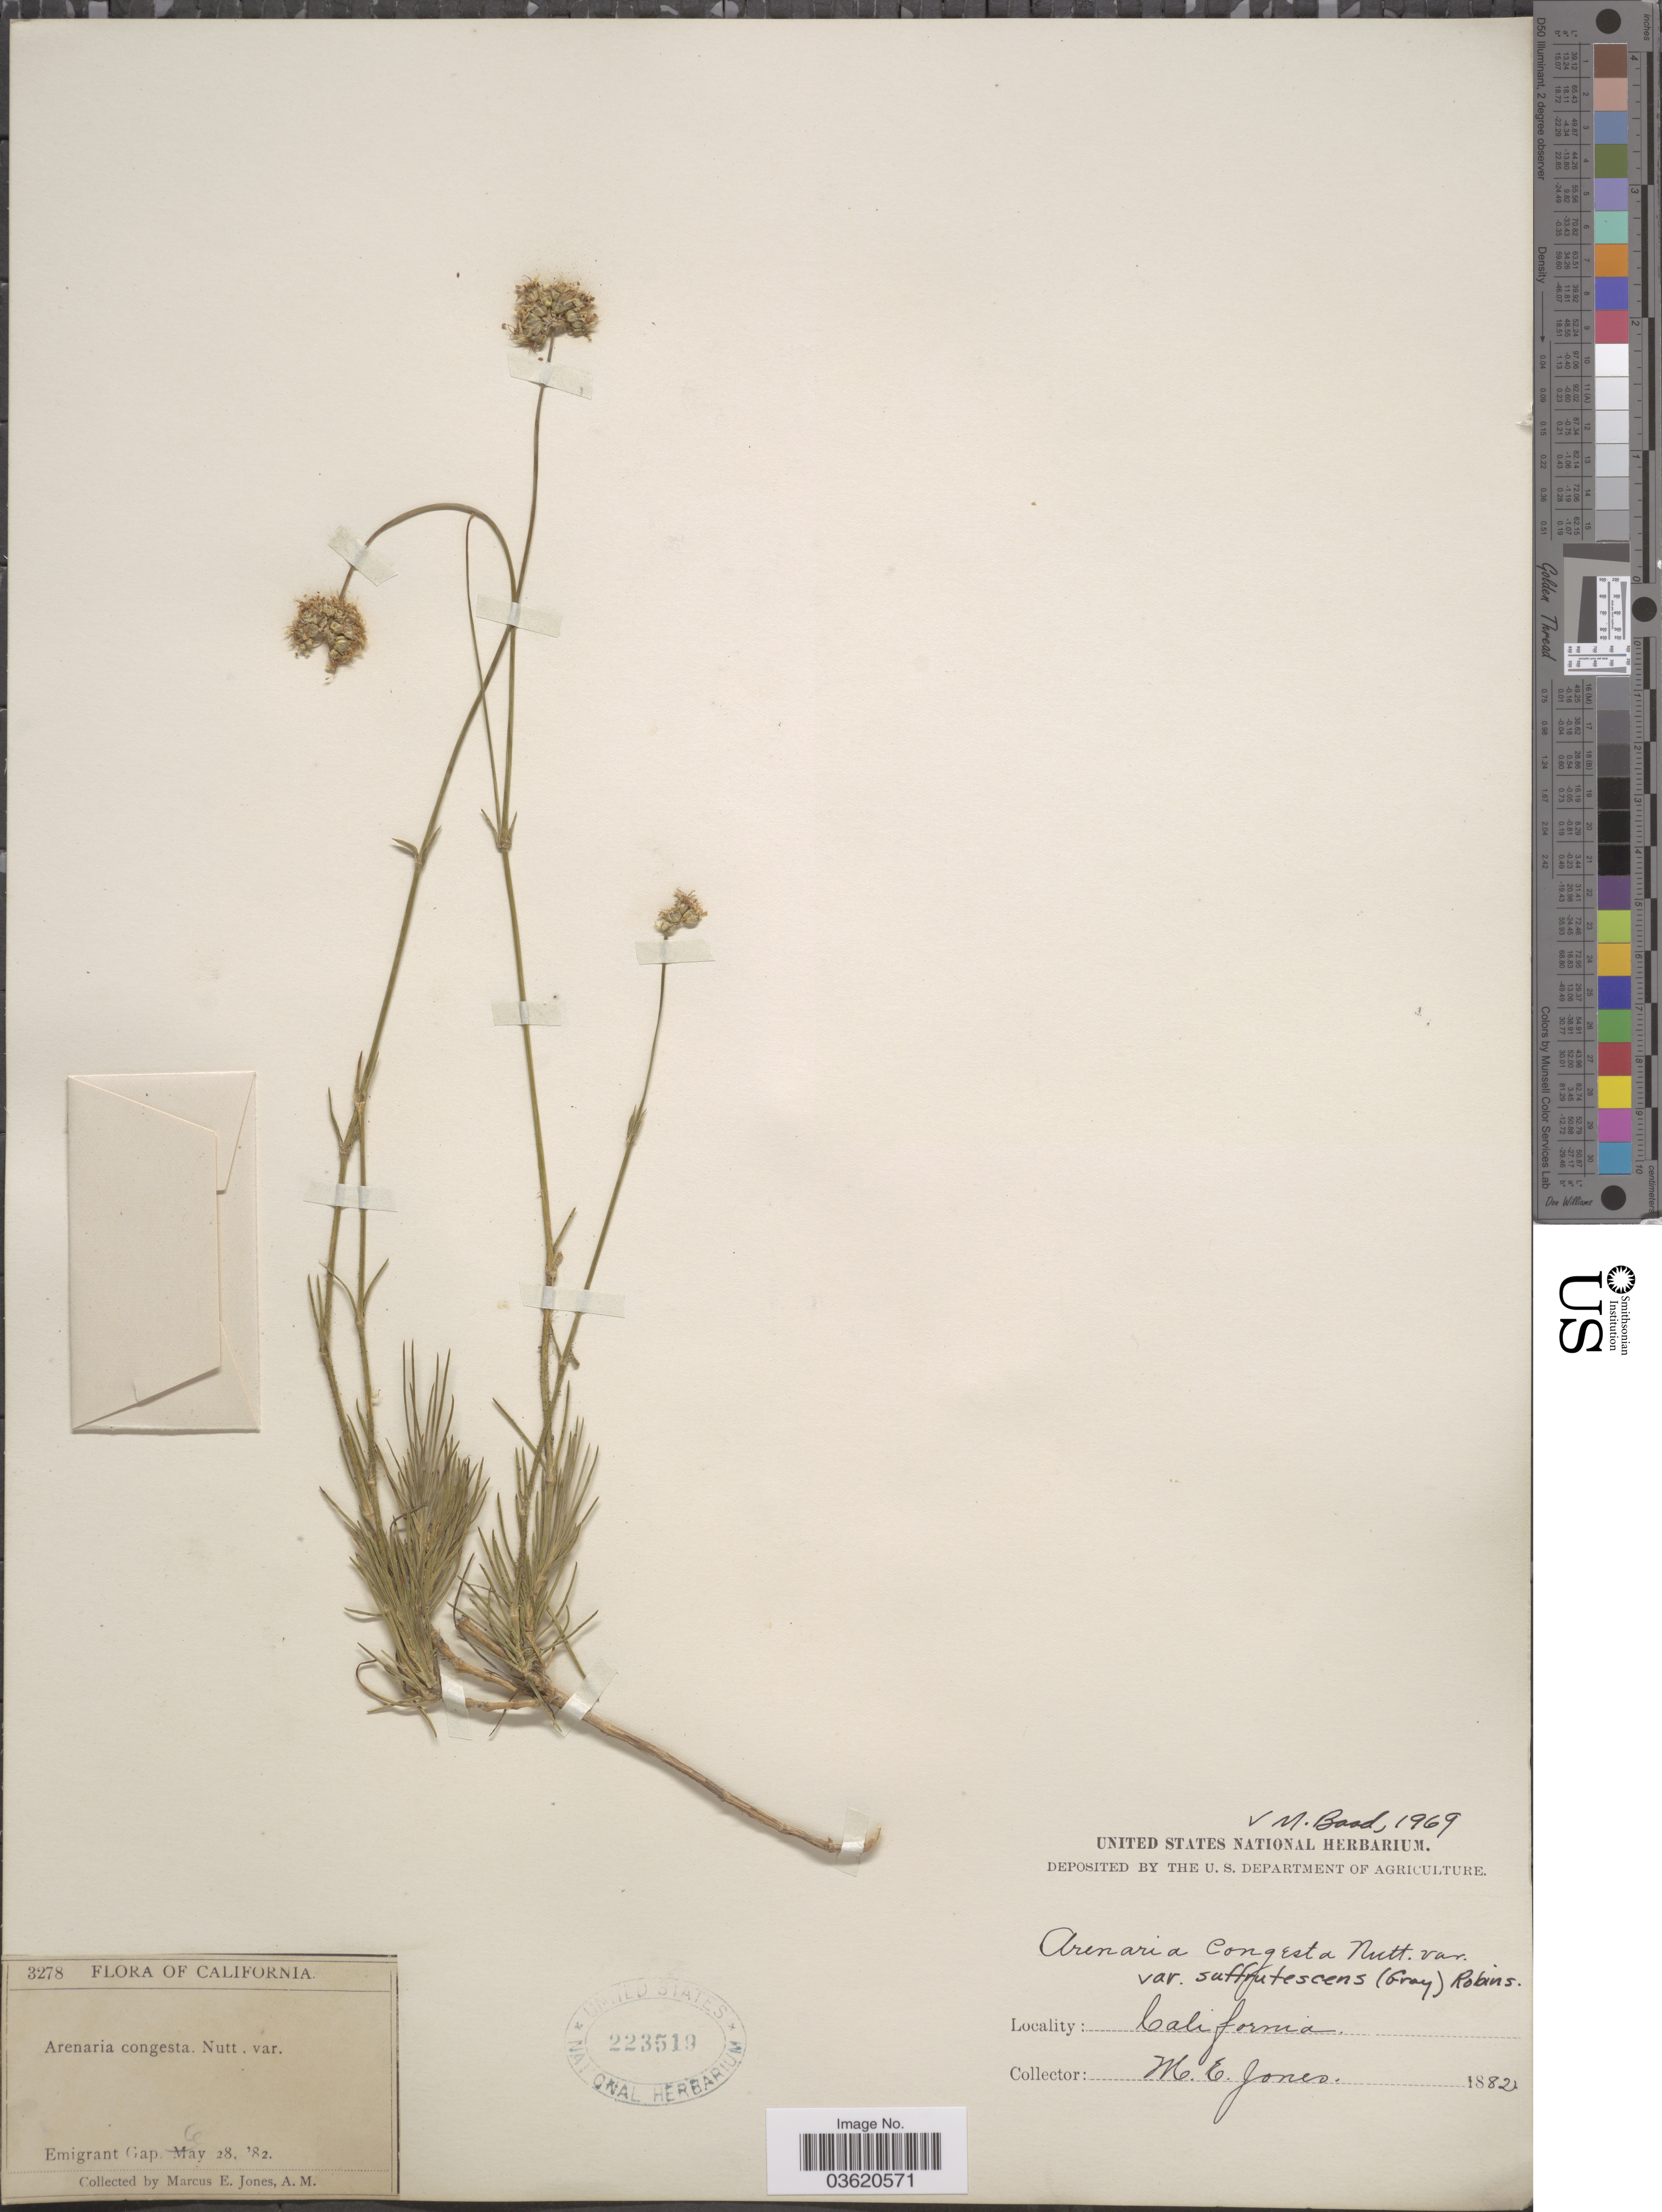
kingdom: Plantae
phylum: Tracheophyta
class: Magnoliopsida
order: Caryophyllales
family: Caryophyllaceae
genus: Eremogone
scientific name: Eremogone congesta var. suffrutescens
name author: (A. Gray) R.L. Hartm. & Rabeler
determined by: Strong, Mark T., (BOT), Smithsonian Institution - National Museum of Natural History (UNITED STATES)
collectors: M. E. Jones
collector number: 3278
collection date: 1882-06-28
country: United States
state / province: California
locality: Emigrant Gap.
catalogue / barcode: US 223519